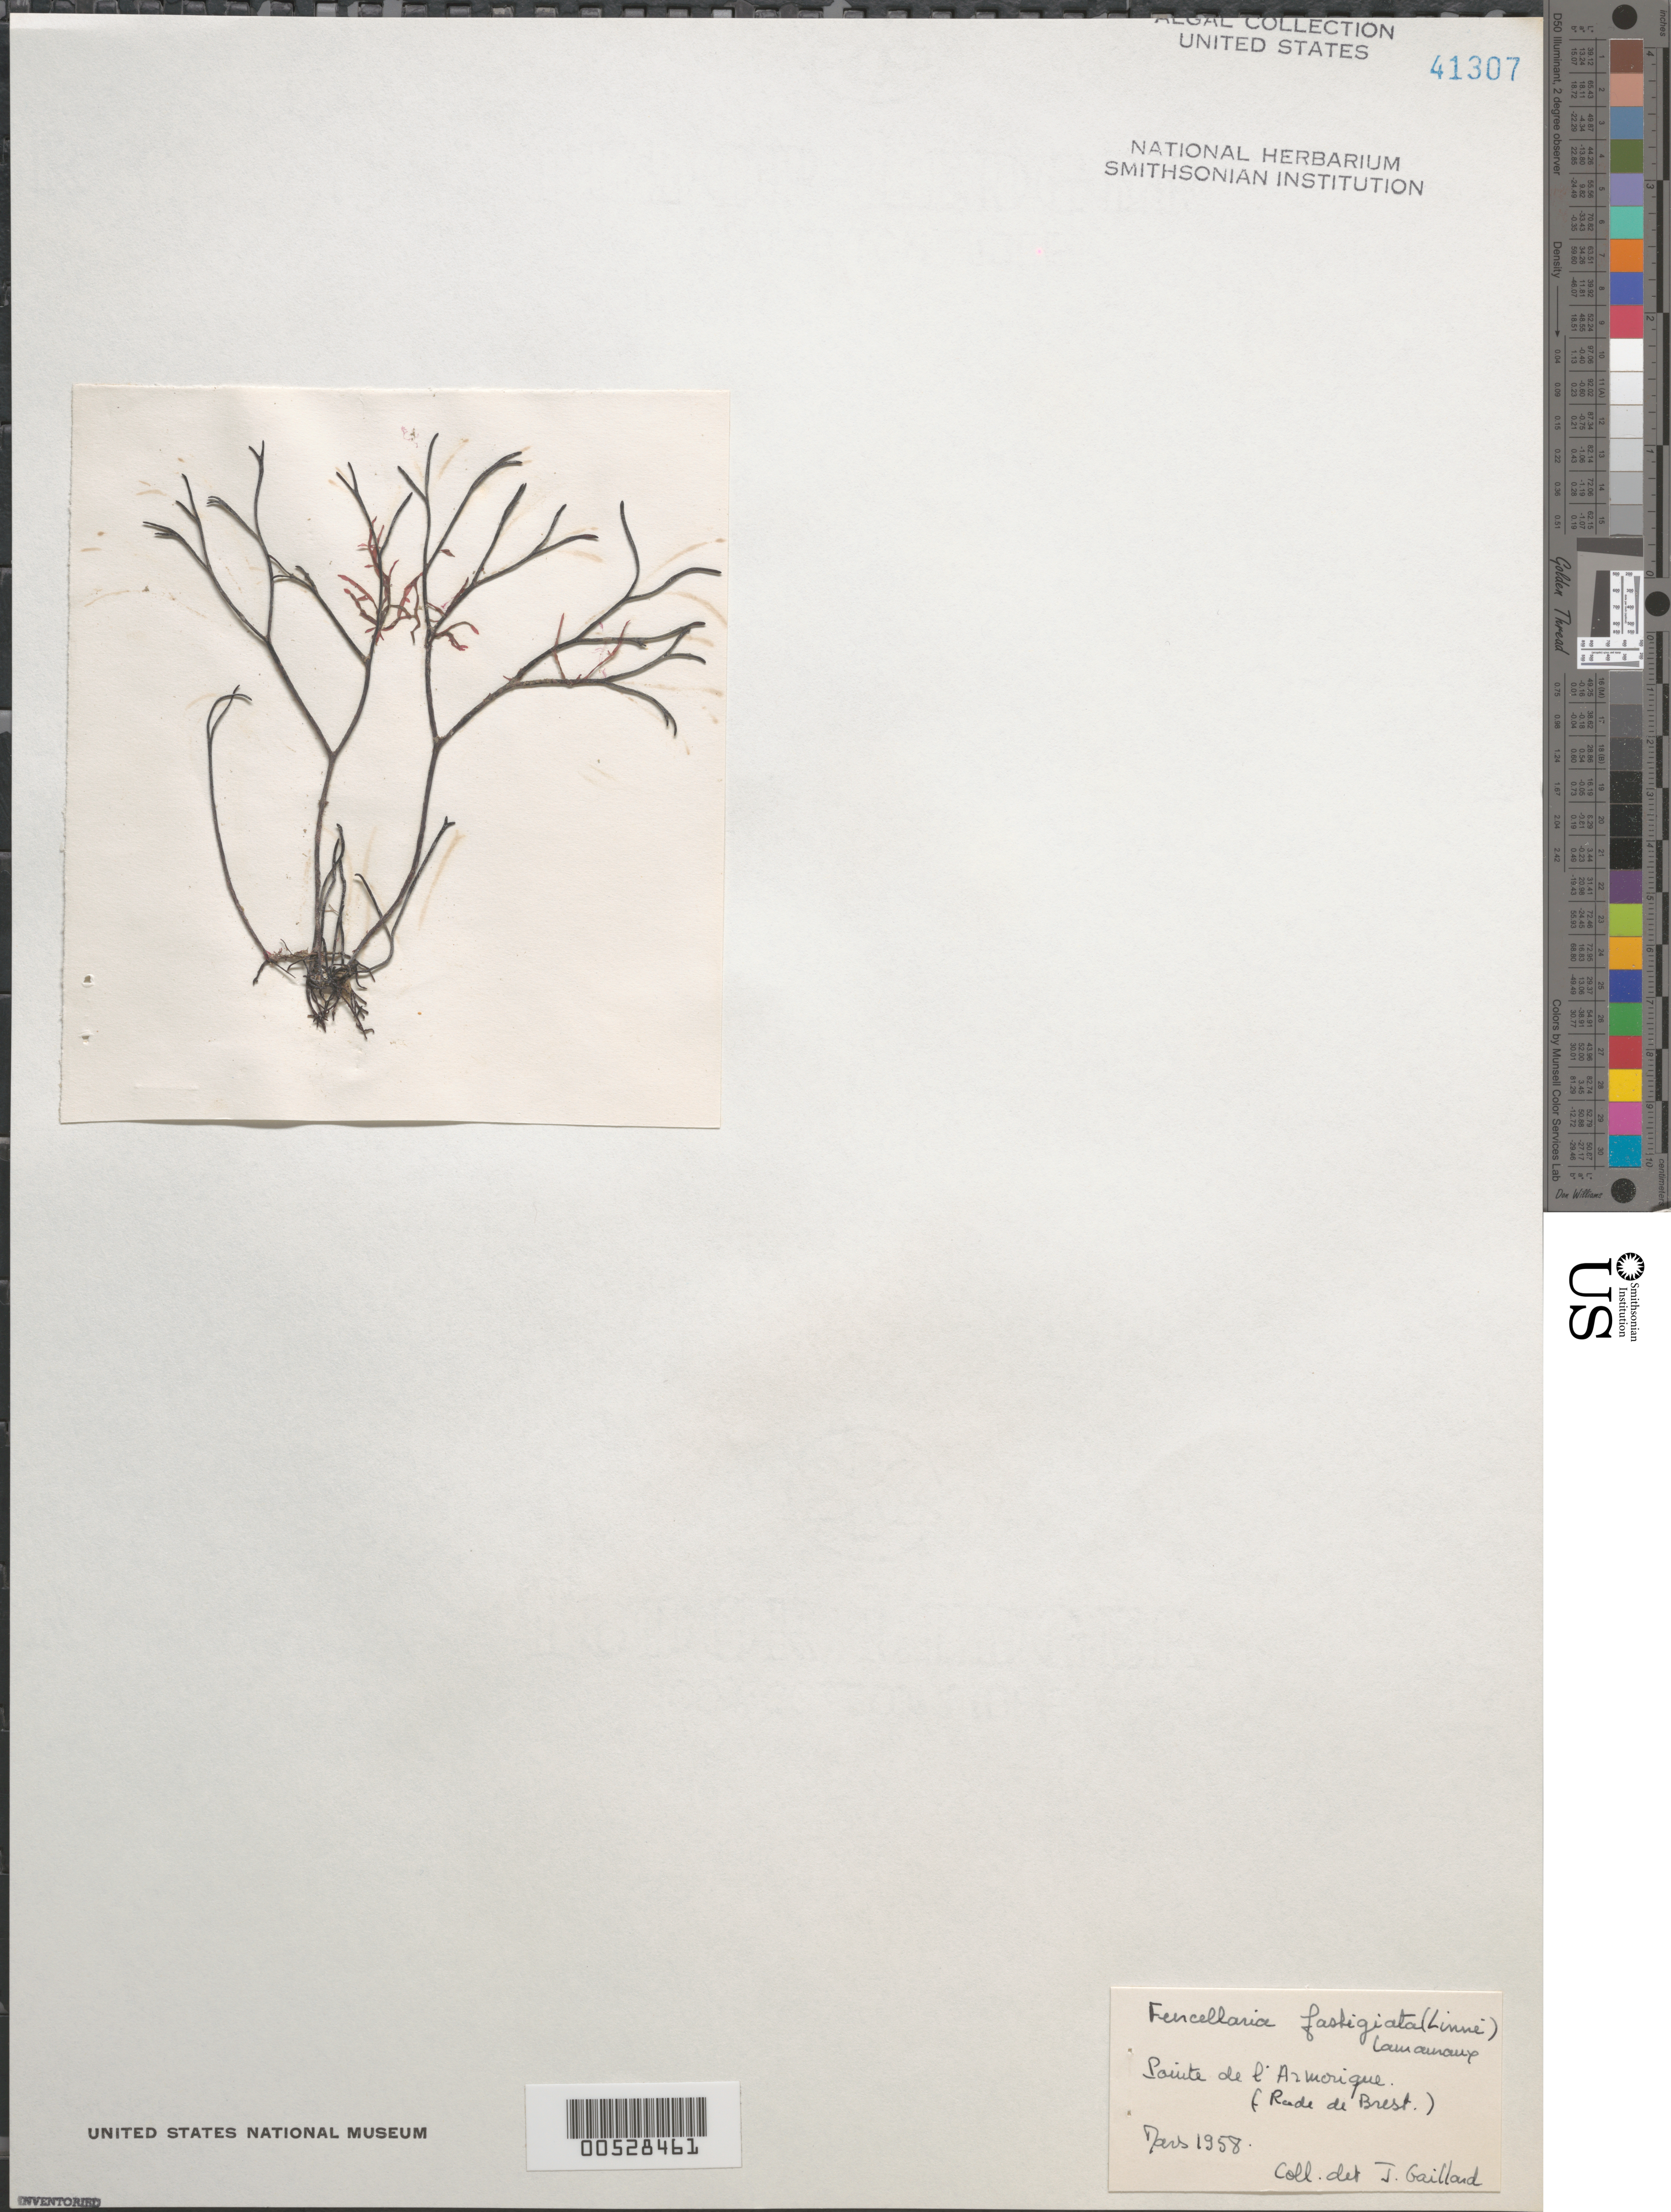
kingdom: Plantae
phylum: Rhodophyta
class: Florideophyceae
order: Gigartinales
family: Furcellariaceae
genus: Furcellaria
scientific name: Furcellaria lumbricalis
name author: (Hudson) J.V.Lamouroux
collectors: J. Gaillard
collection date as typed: Mar 1958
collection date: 1958-03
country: France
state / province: Bretagne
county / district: Finistère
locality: Rade de Brest, Sainte de l'Armorique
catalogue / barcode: US 41307